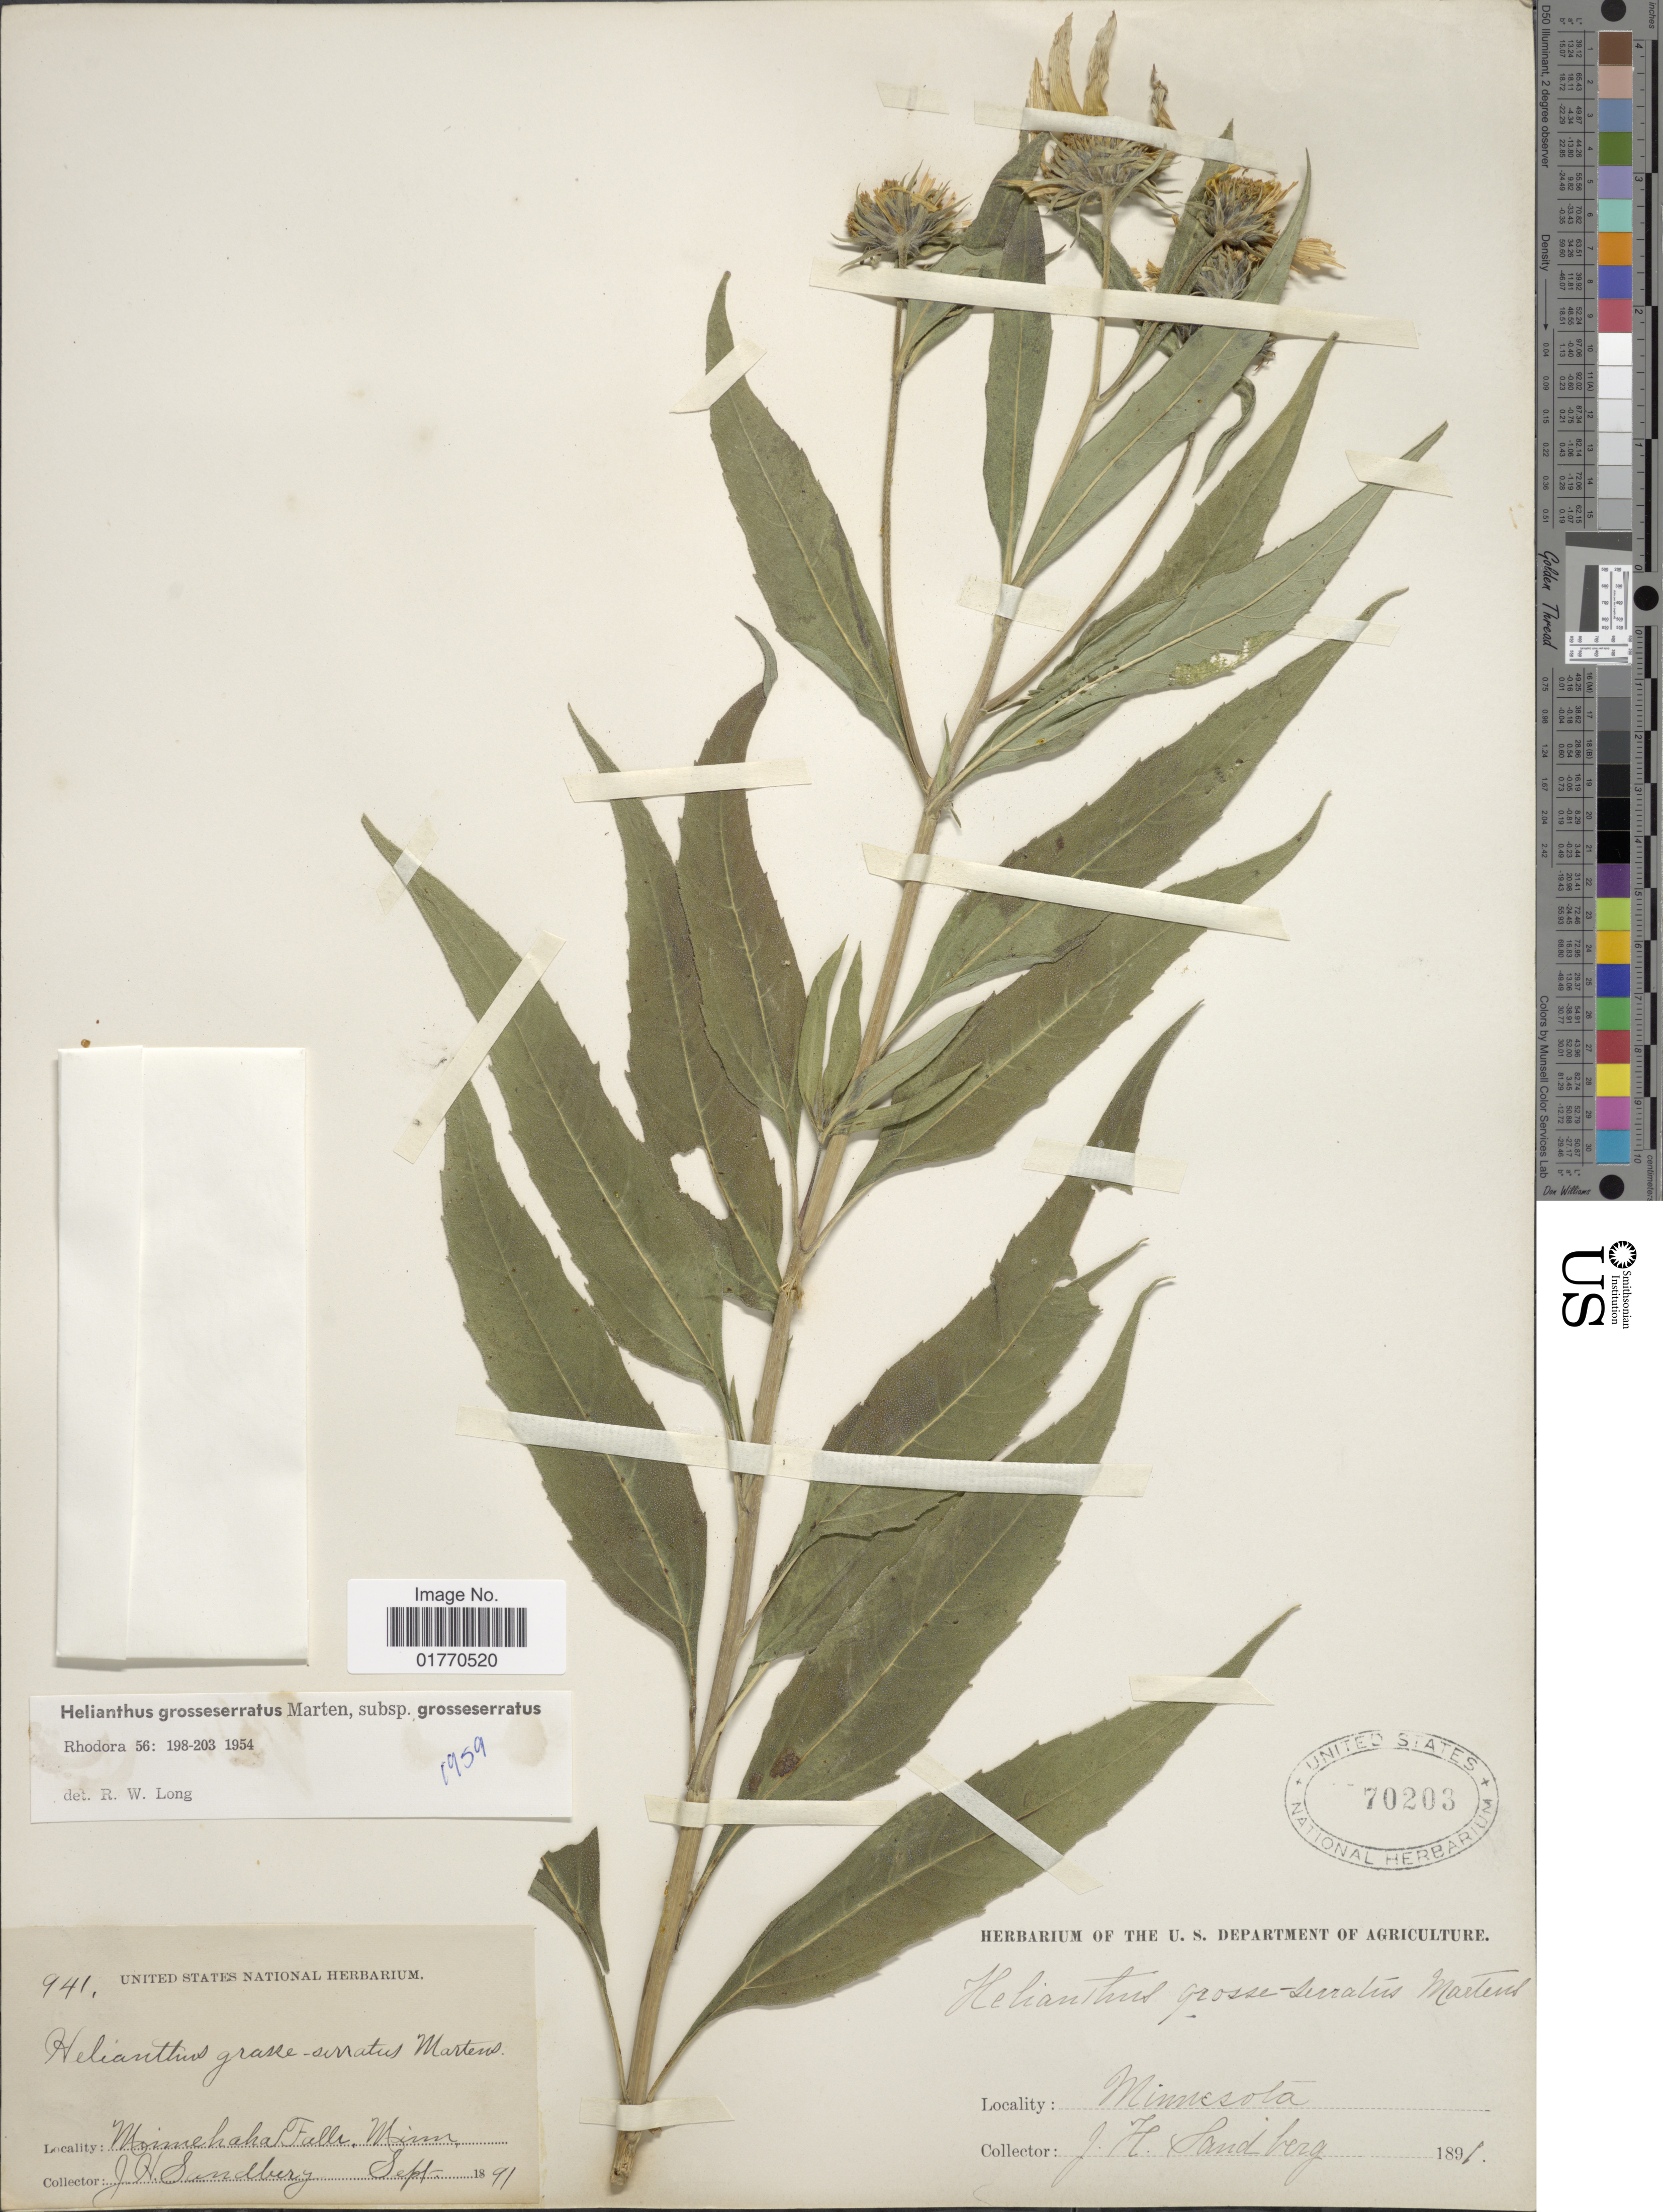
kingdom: Plantae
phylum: Tracheophyta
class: Magnoliopsida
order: Asterales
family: Asteraceae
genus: Helianthus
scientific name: Helianthus grosseserratus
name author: M. Martens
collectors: J. H. Sandberg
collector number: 941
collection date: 1891-09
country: United States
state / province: Minnesota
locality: Minnehaha Falls, Minn.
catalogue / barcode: US 70203